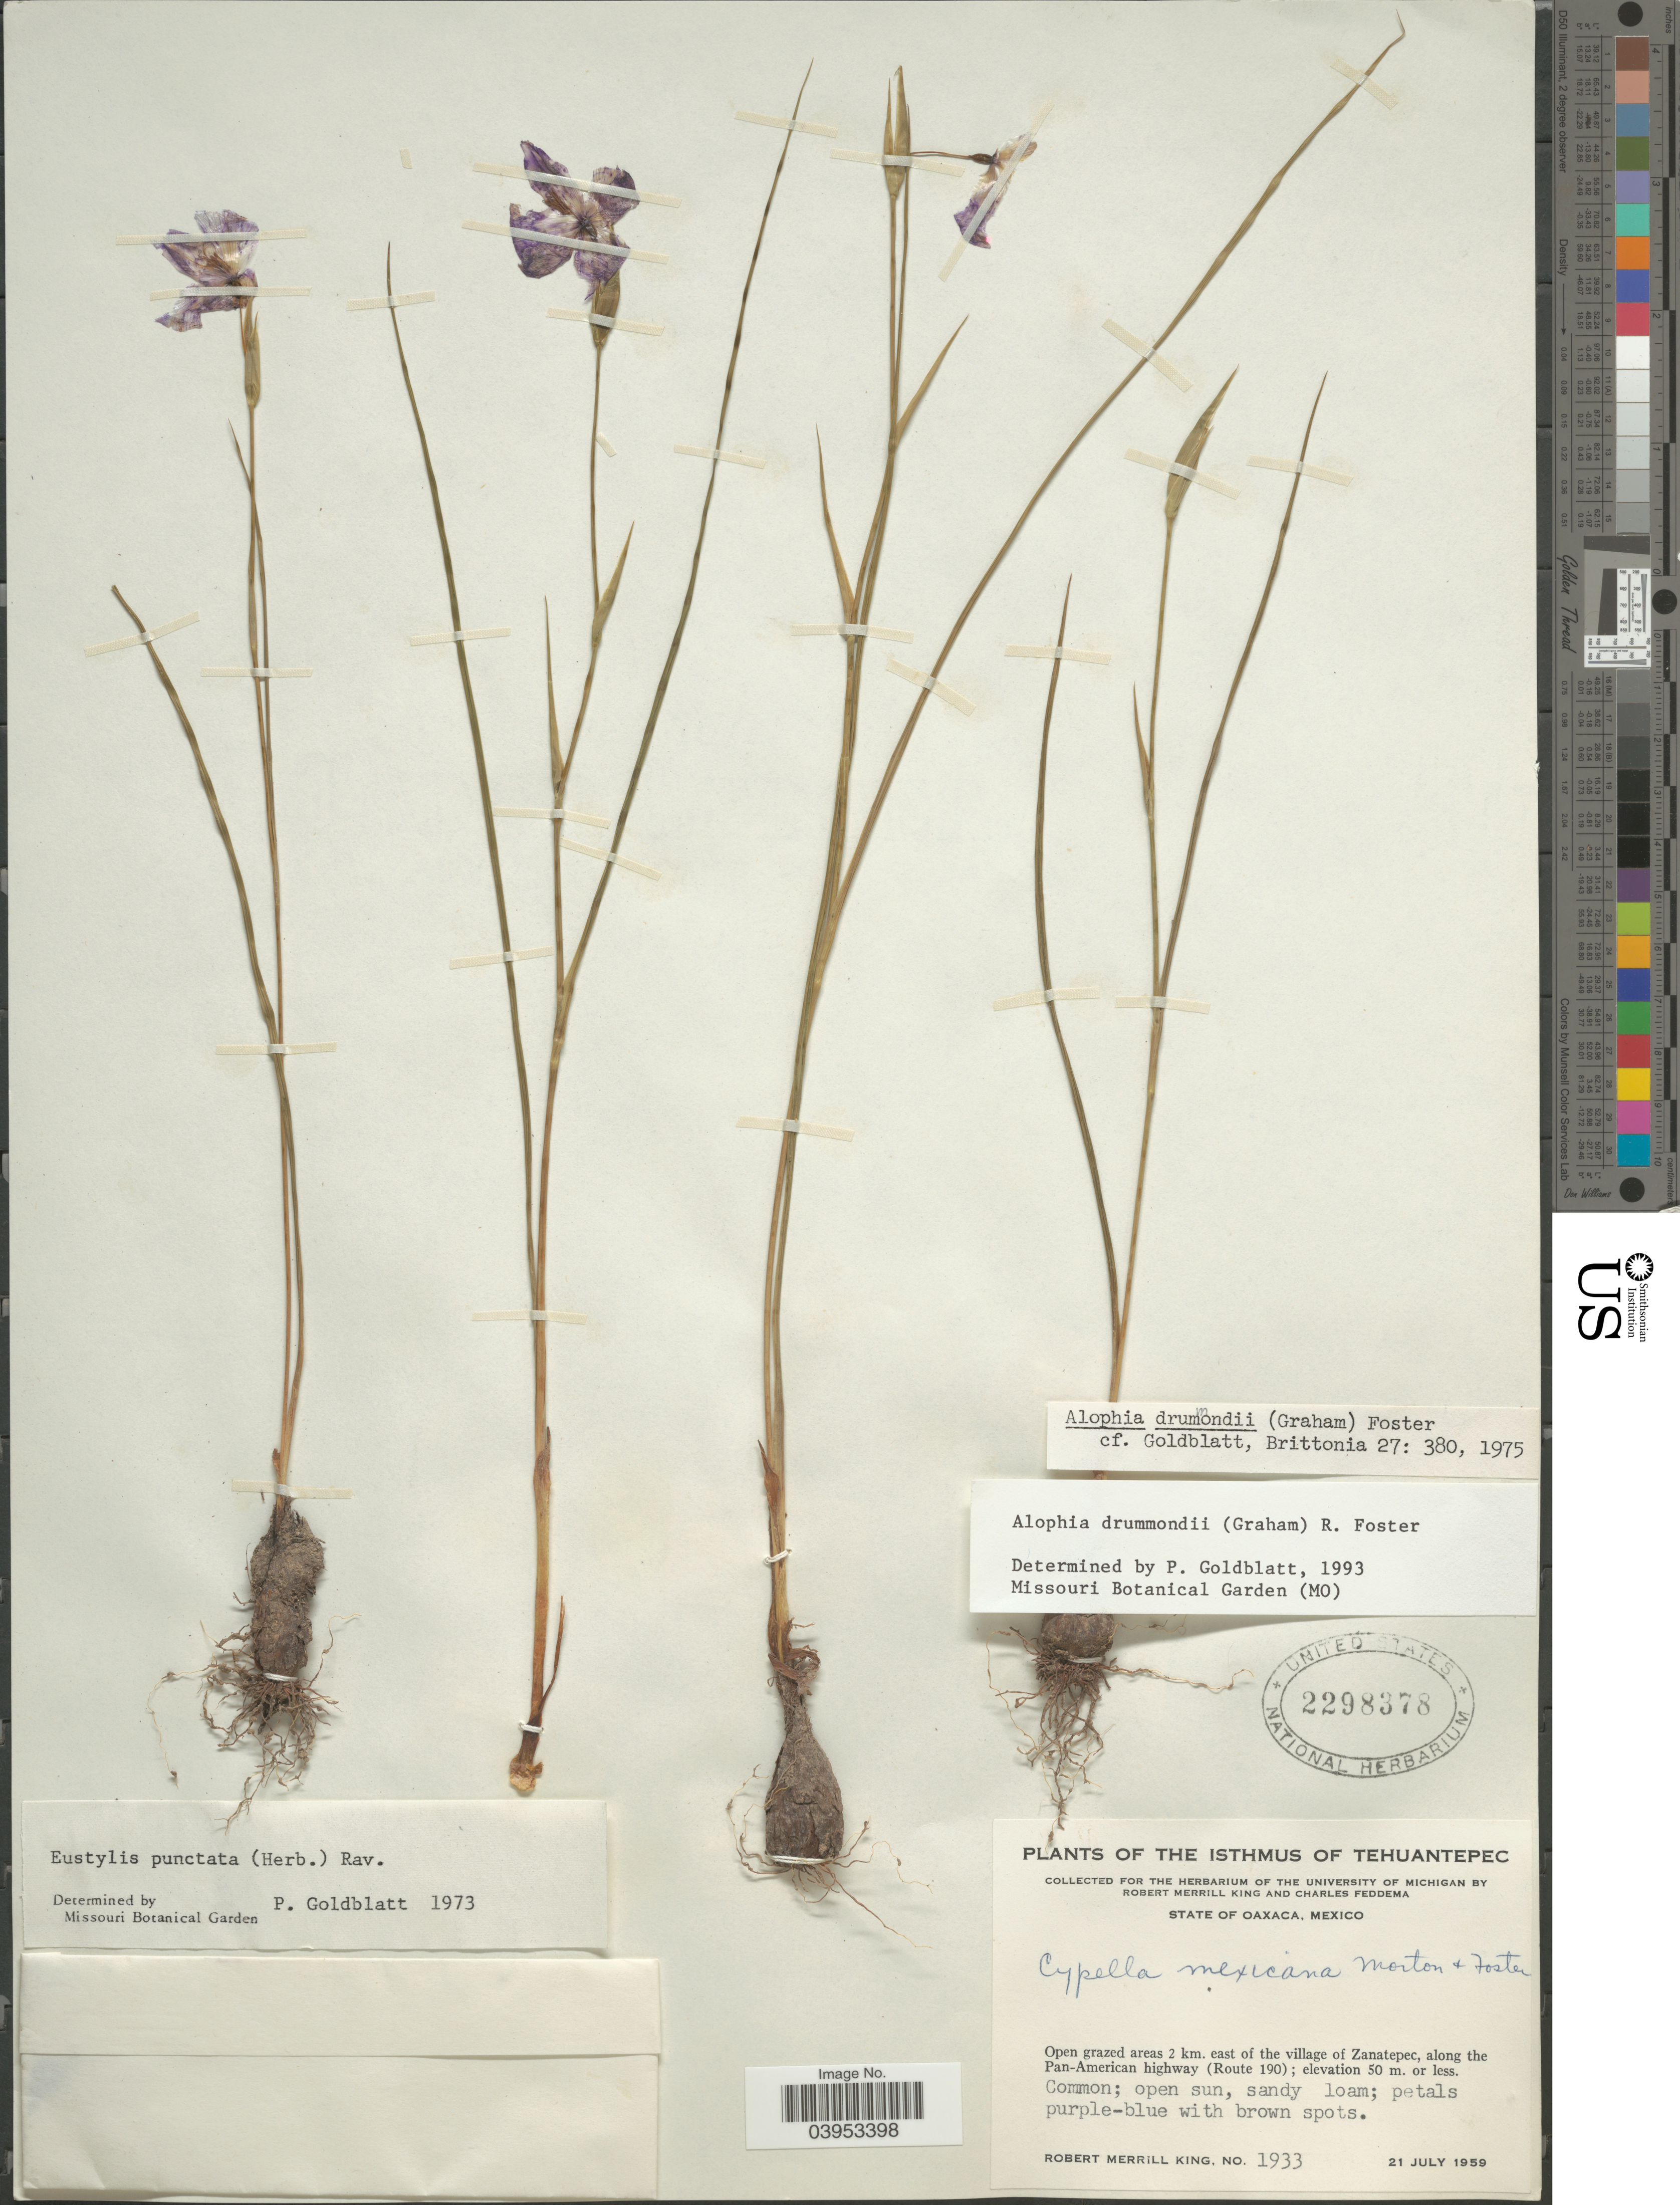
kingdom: Plantae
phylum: Tracheophyta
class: Liliopsida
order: Asparagales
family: Iridaceae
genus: Alophia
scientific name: Alophia drummondii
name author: (Graham) R.C. Foster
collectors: R. M. King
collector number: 1933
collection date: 1959-07-21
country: Mexico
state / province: Oaxaca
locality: The Isthmus of Tehuantepec. Open grazed areas 2 km. east of the village of Zanatepec, along the Pan-American highway (Route 190).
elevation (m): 50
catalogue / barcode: US 2298378